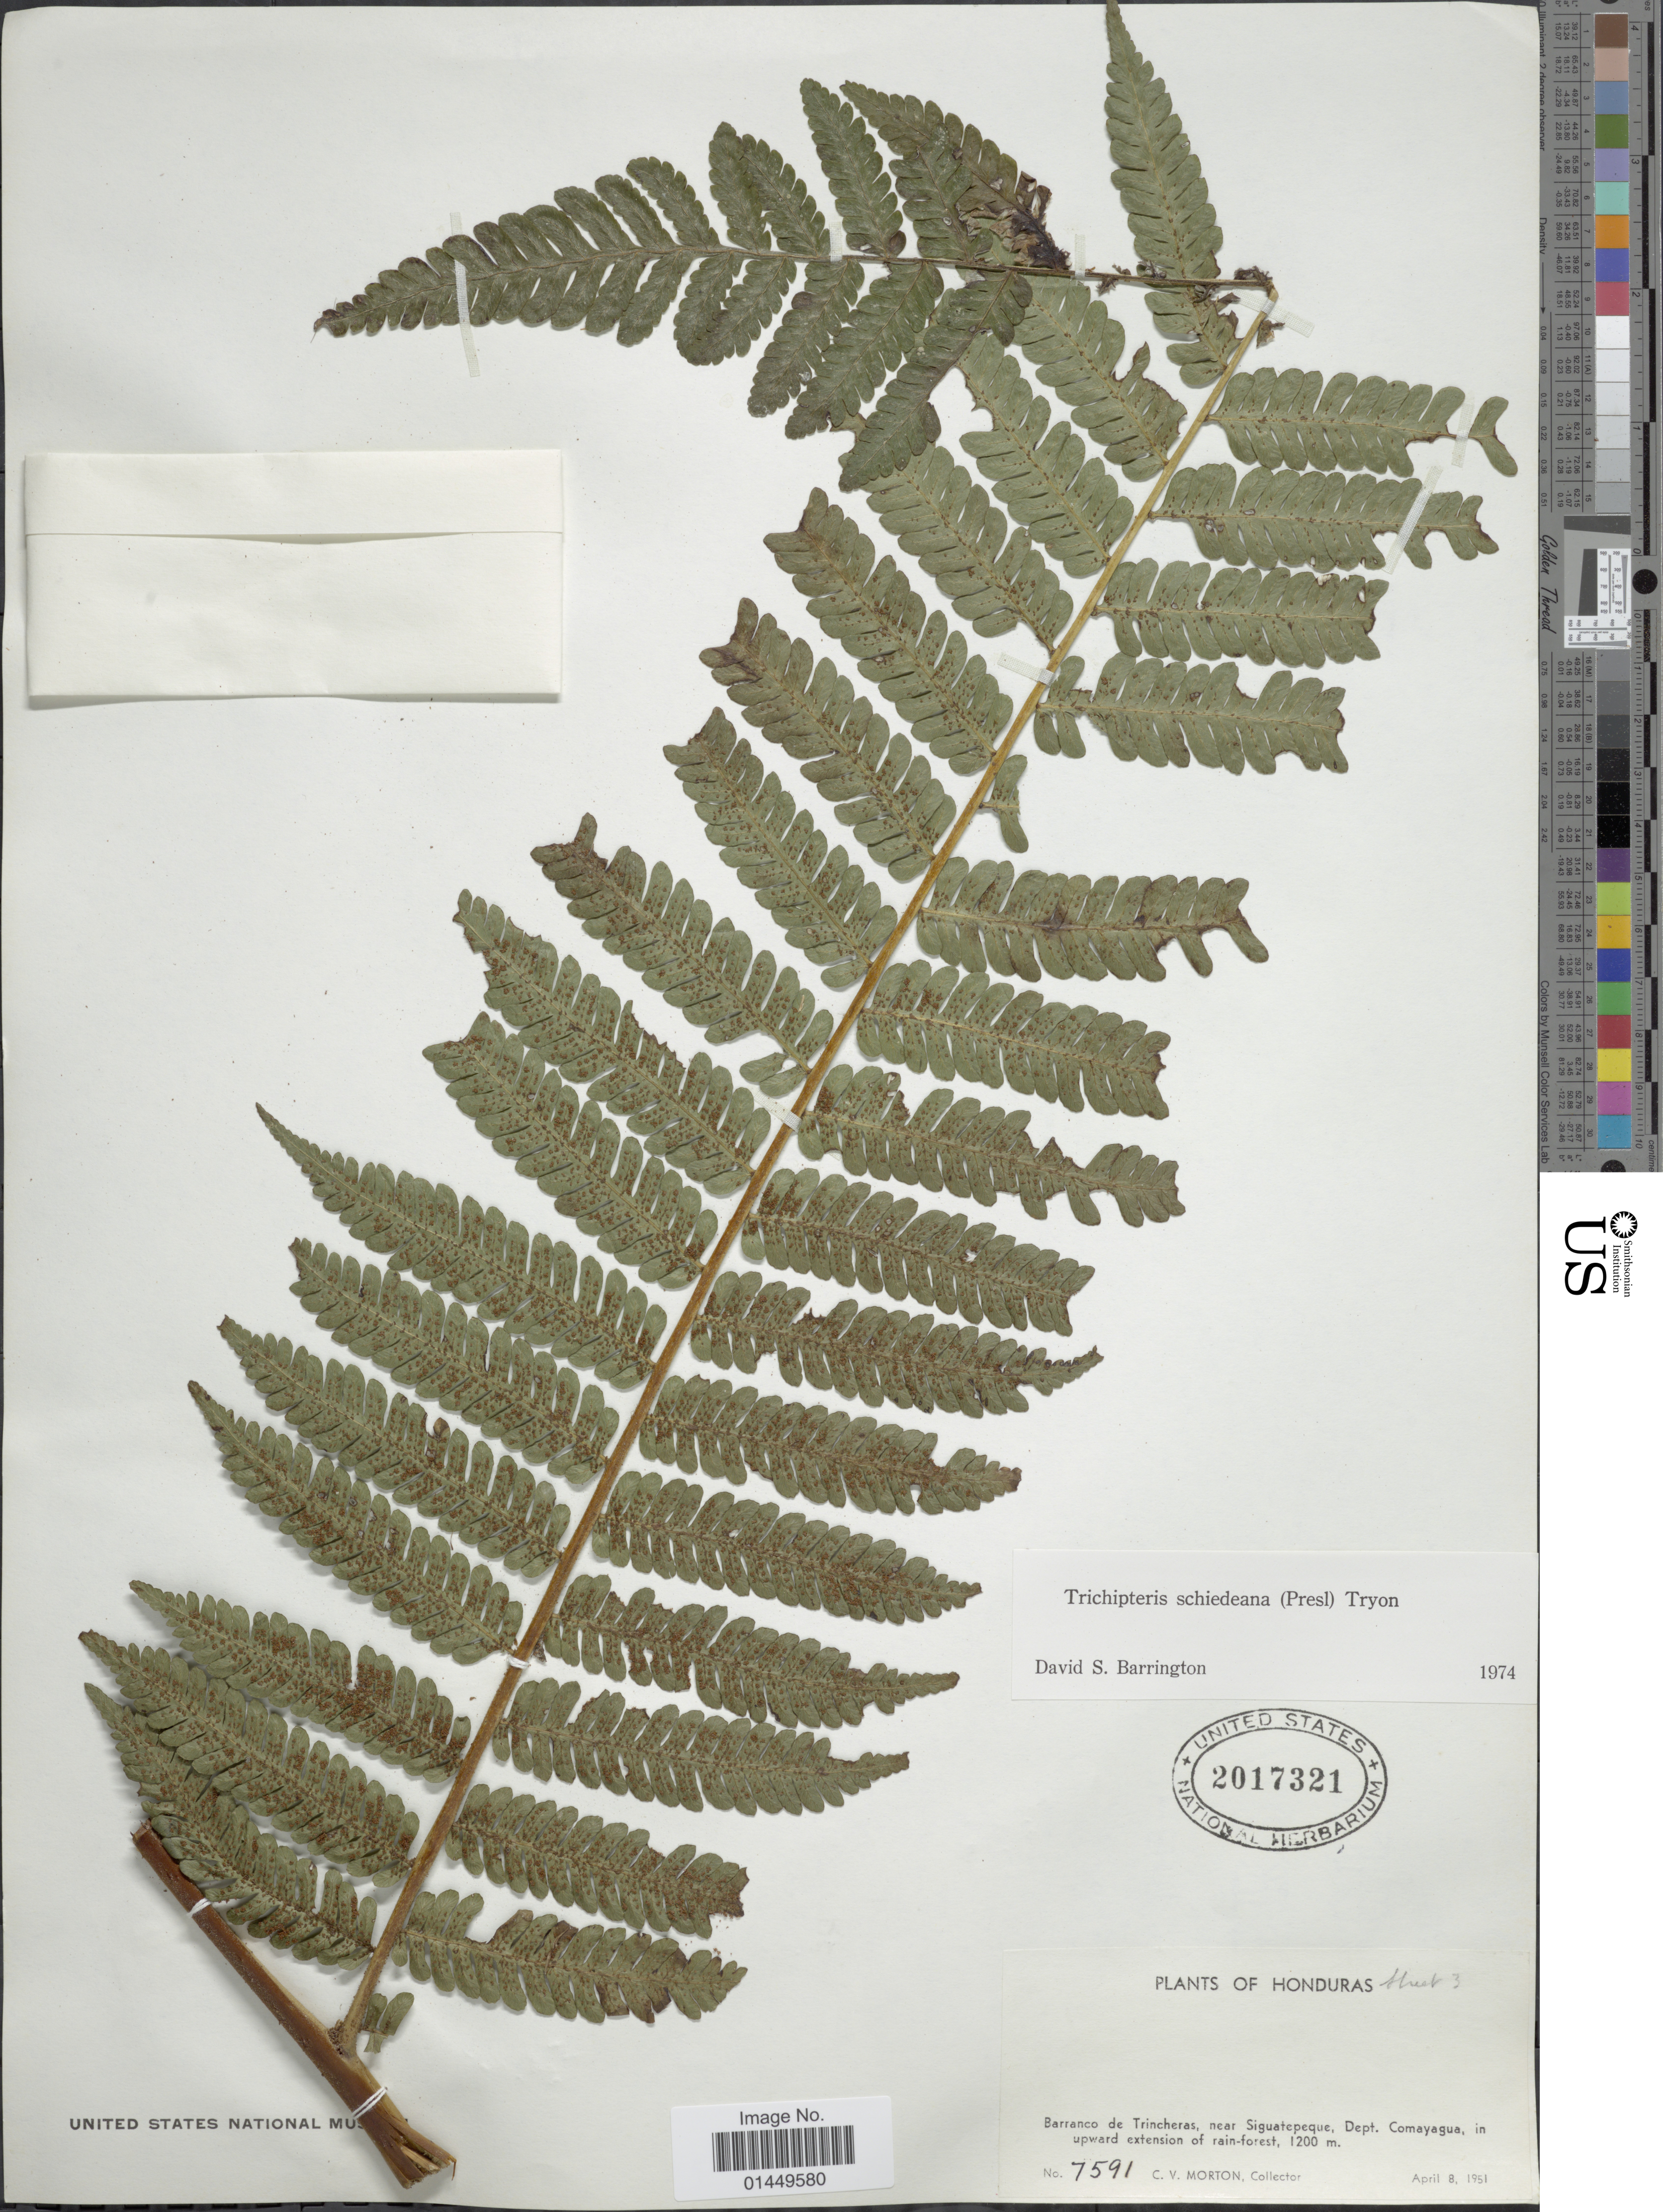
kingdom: Plantae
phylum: Tracheophyta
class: Polypodiopsida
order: Cyatheales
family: Cyatheaceae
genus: Cyathea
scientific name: Cyathea schiedeana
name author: (C. Presl) Domin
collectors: C. V. Morton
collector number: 7591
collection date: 1951-04-08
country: Honduras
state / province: Comayagua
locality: Barranco de Trincheras, near Siguatepeque, Dept. Comayagua, in upward extension of rain-forest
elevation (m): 1200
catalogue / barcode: US 2017321